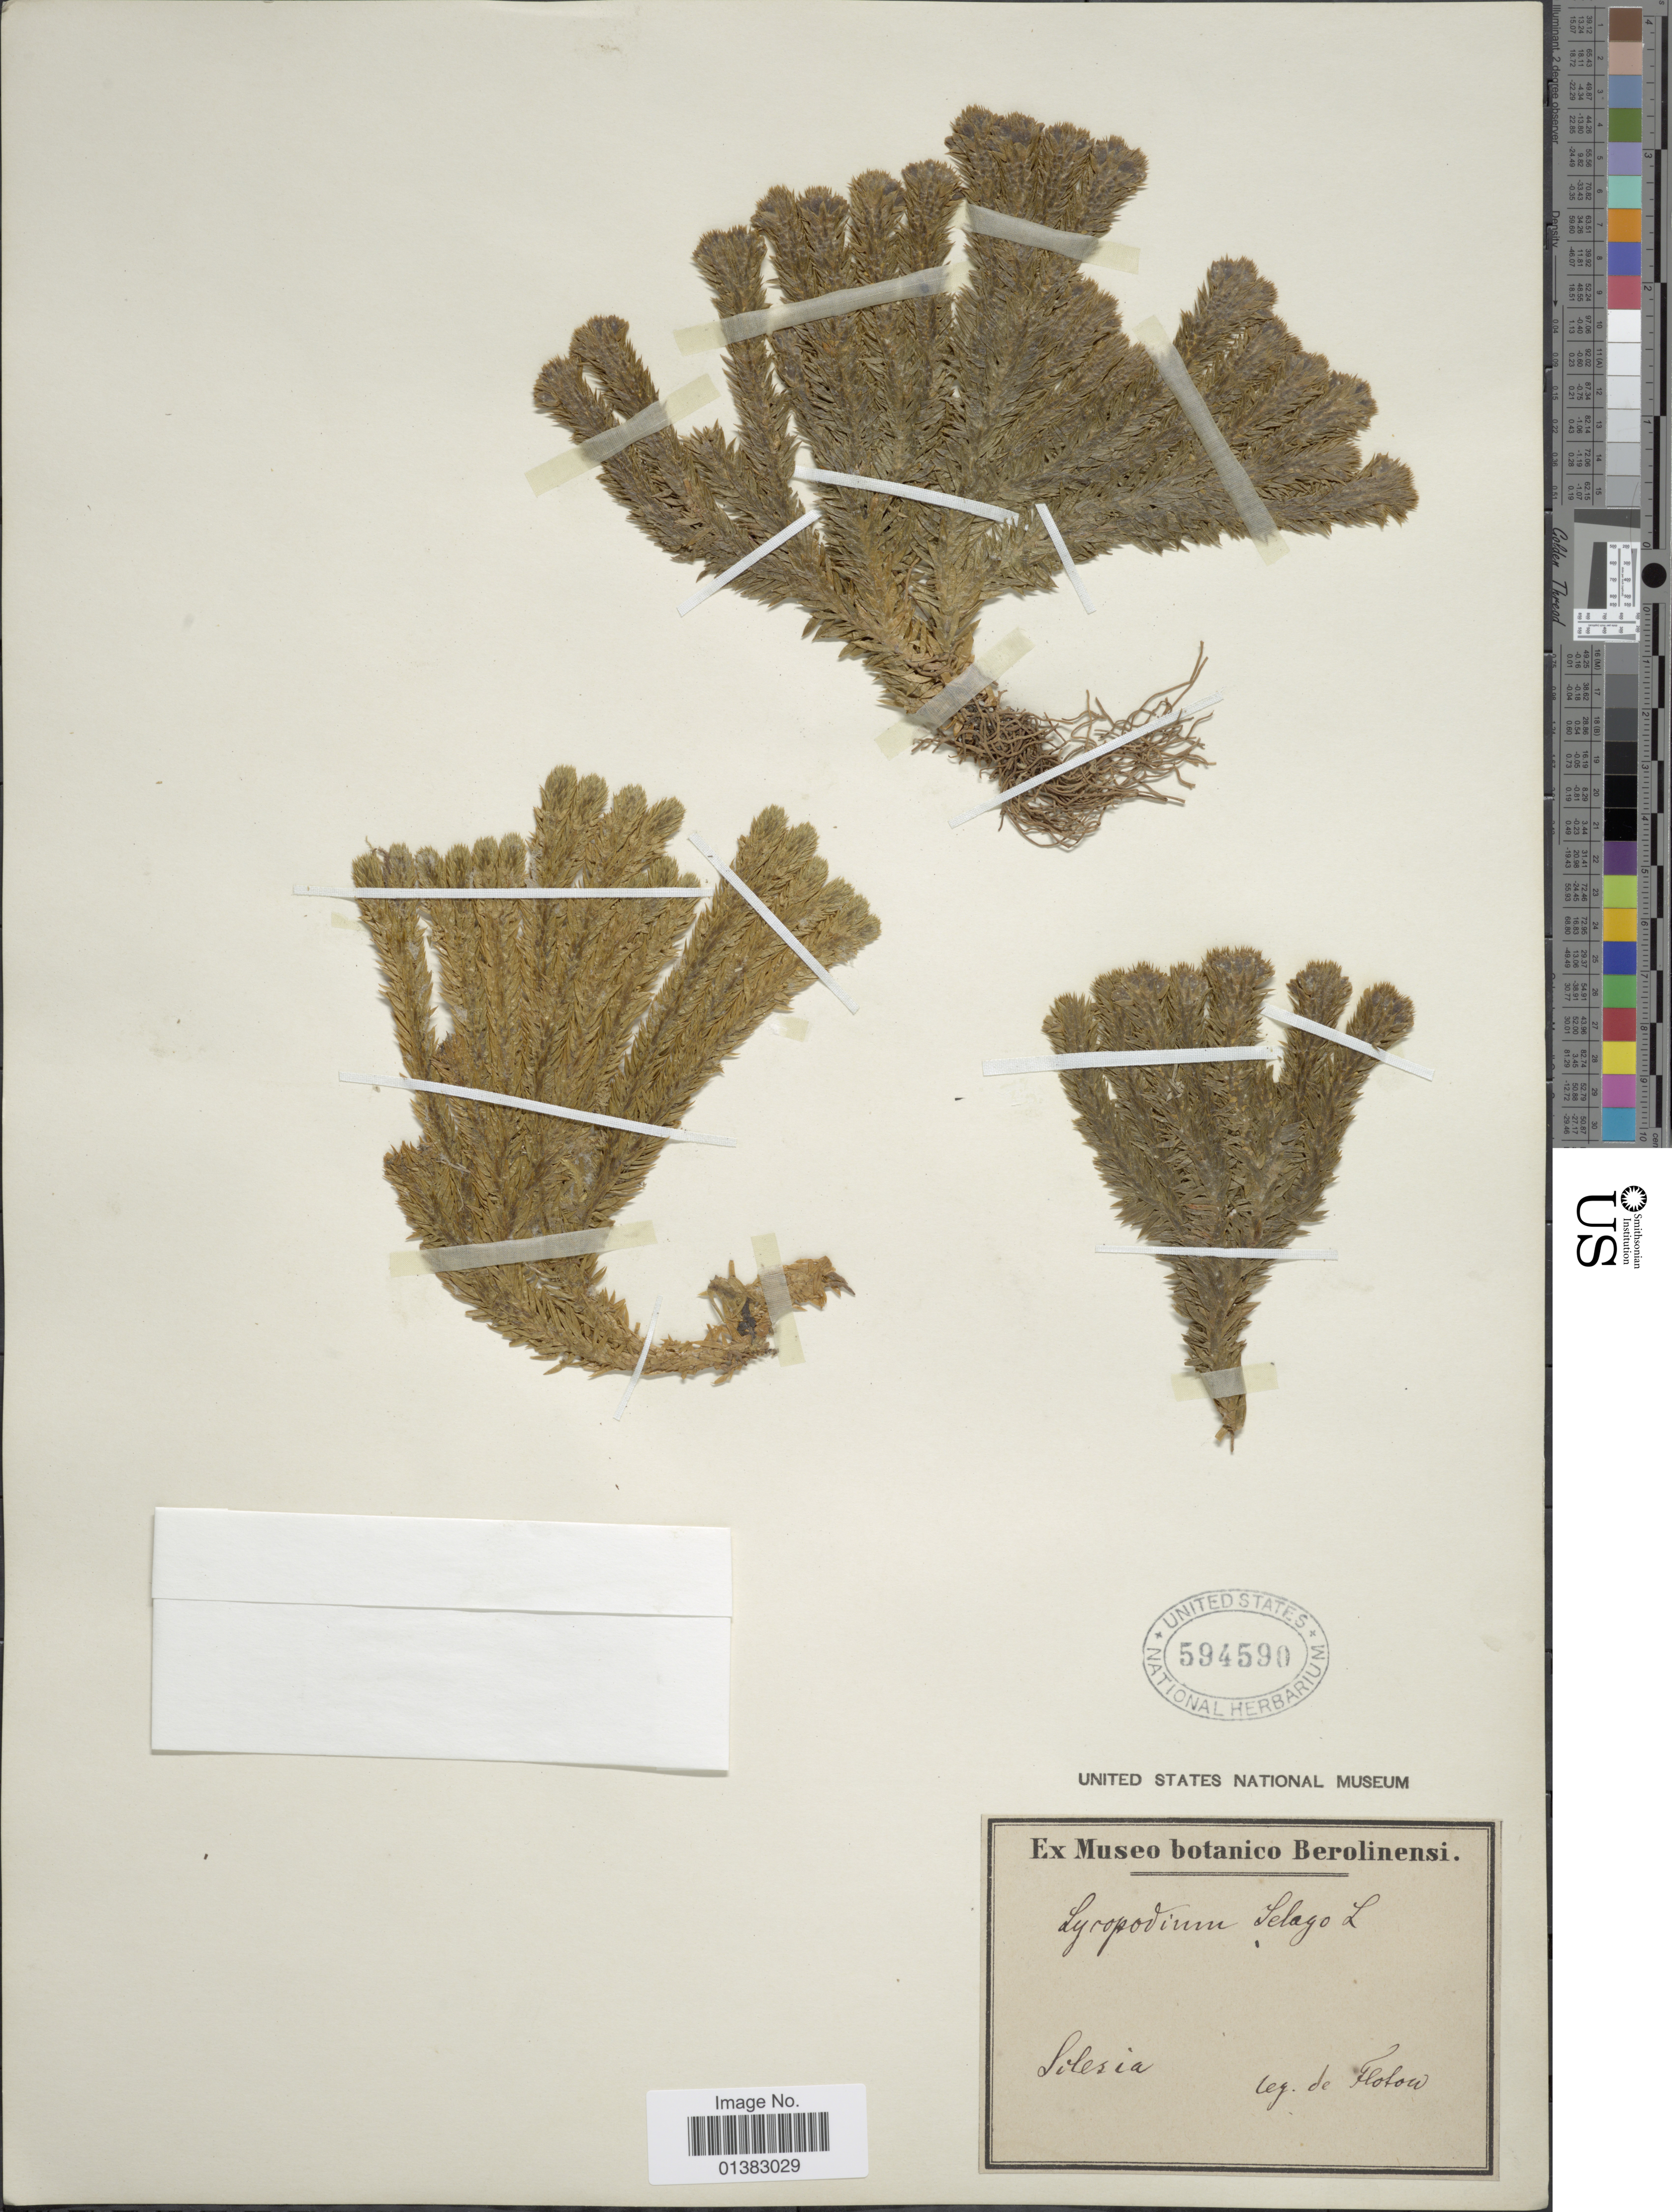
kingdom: Plantae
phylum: Tracheophyta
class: Lycopodiopsida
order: Lycopodiales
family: Lycopodiaceae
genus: Huperzia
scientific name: Huperzia selago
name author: (L.) Bernh. ex Schrank & Mart.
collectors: Flotow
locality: Silesia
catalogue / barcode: US 594590